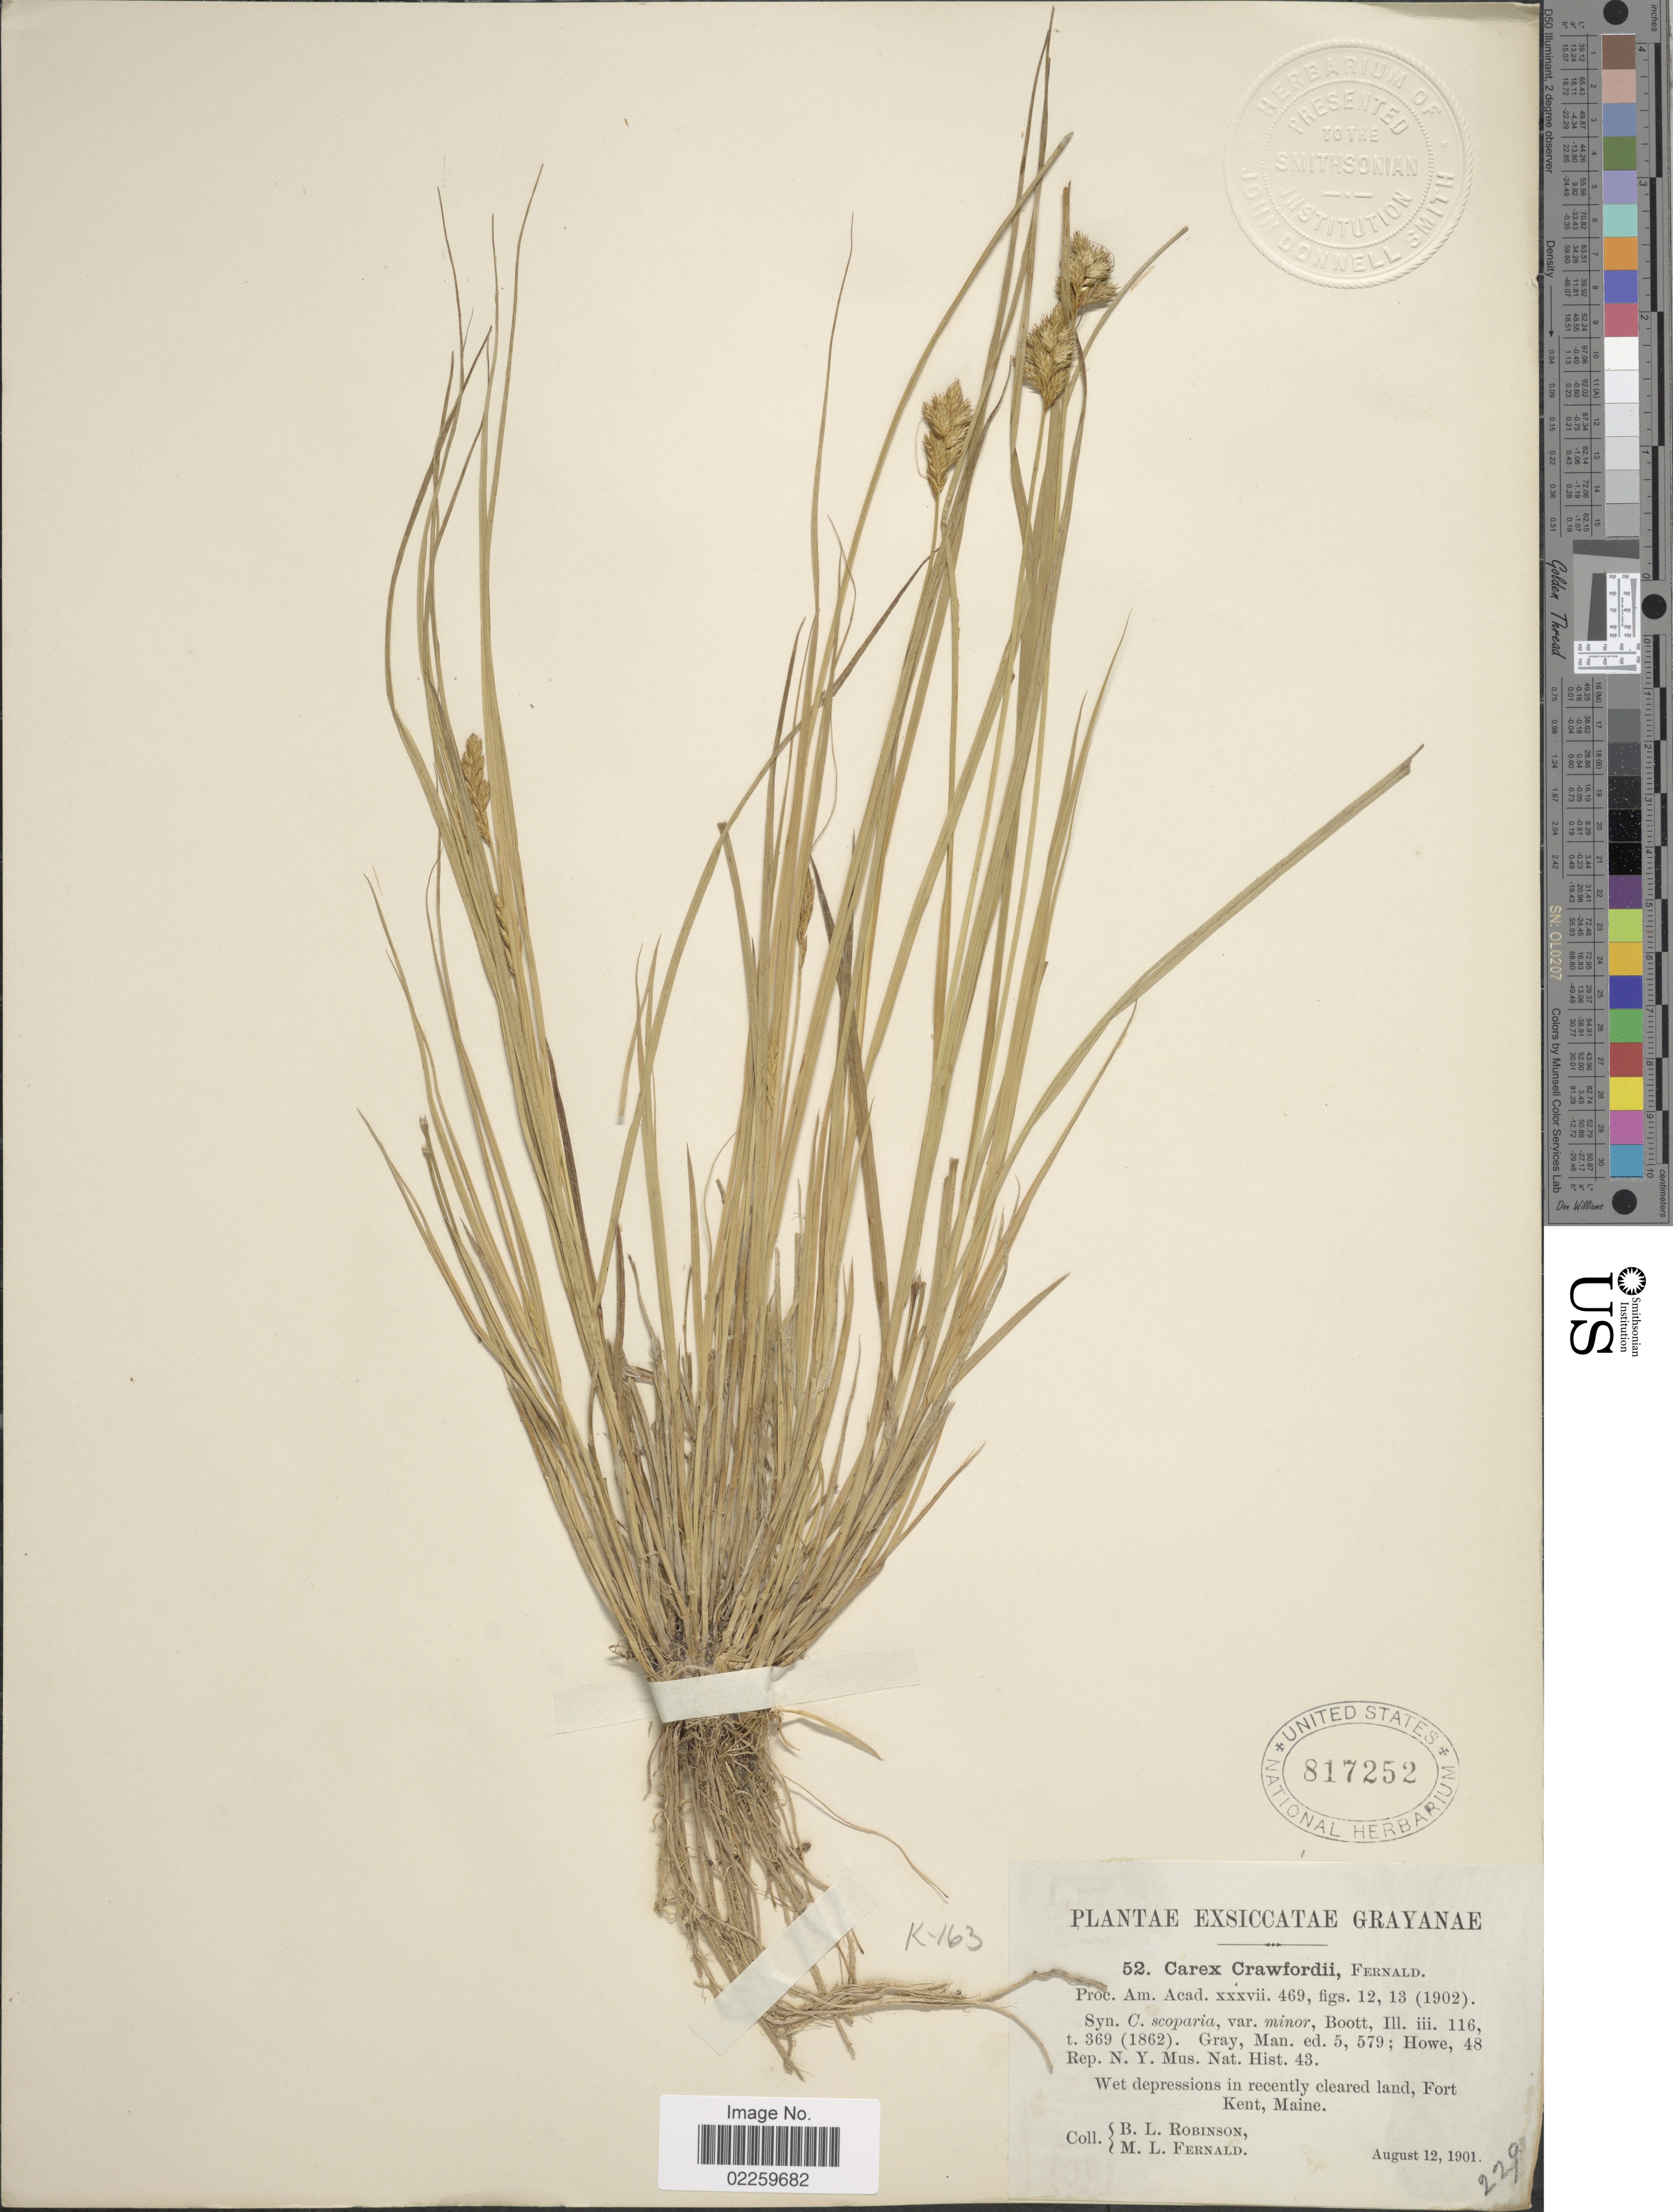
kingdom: Plantae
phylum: Tracheophyta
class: Liliopsida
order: Poales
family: Cyperaceae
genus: Carex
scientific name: Carex crawfordii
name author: Fernald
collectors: B. L. Robinson & M. L. Fernald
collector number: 52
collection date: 1901-08-12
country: United States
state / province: Maine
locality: Grayanae, wet depressions in recently cleared land, Fort Kent.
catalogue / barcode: US 817252